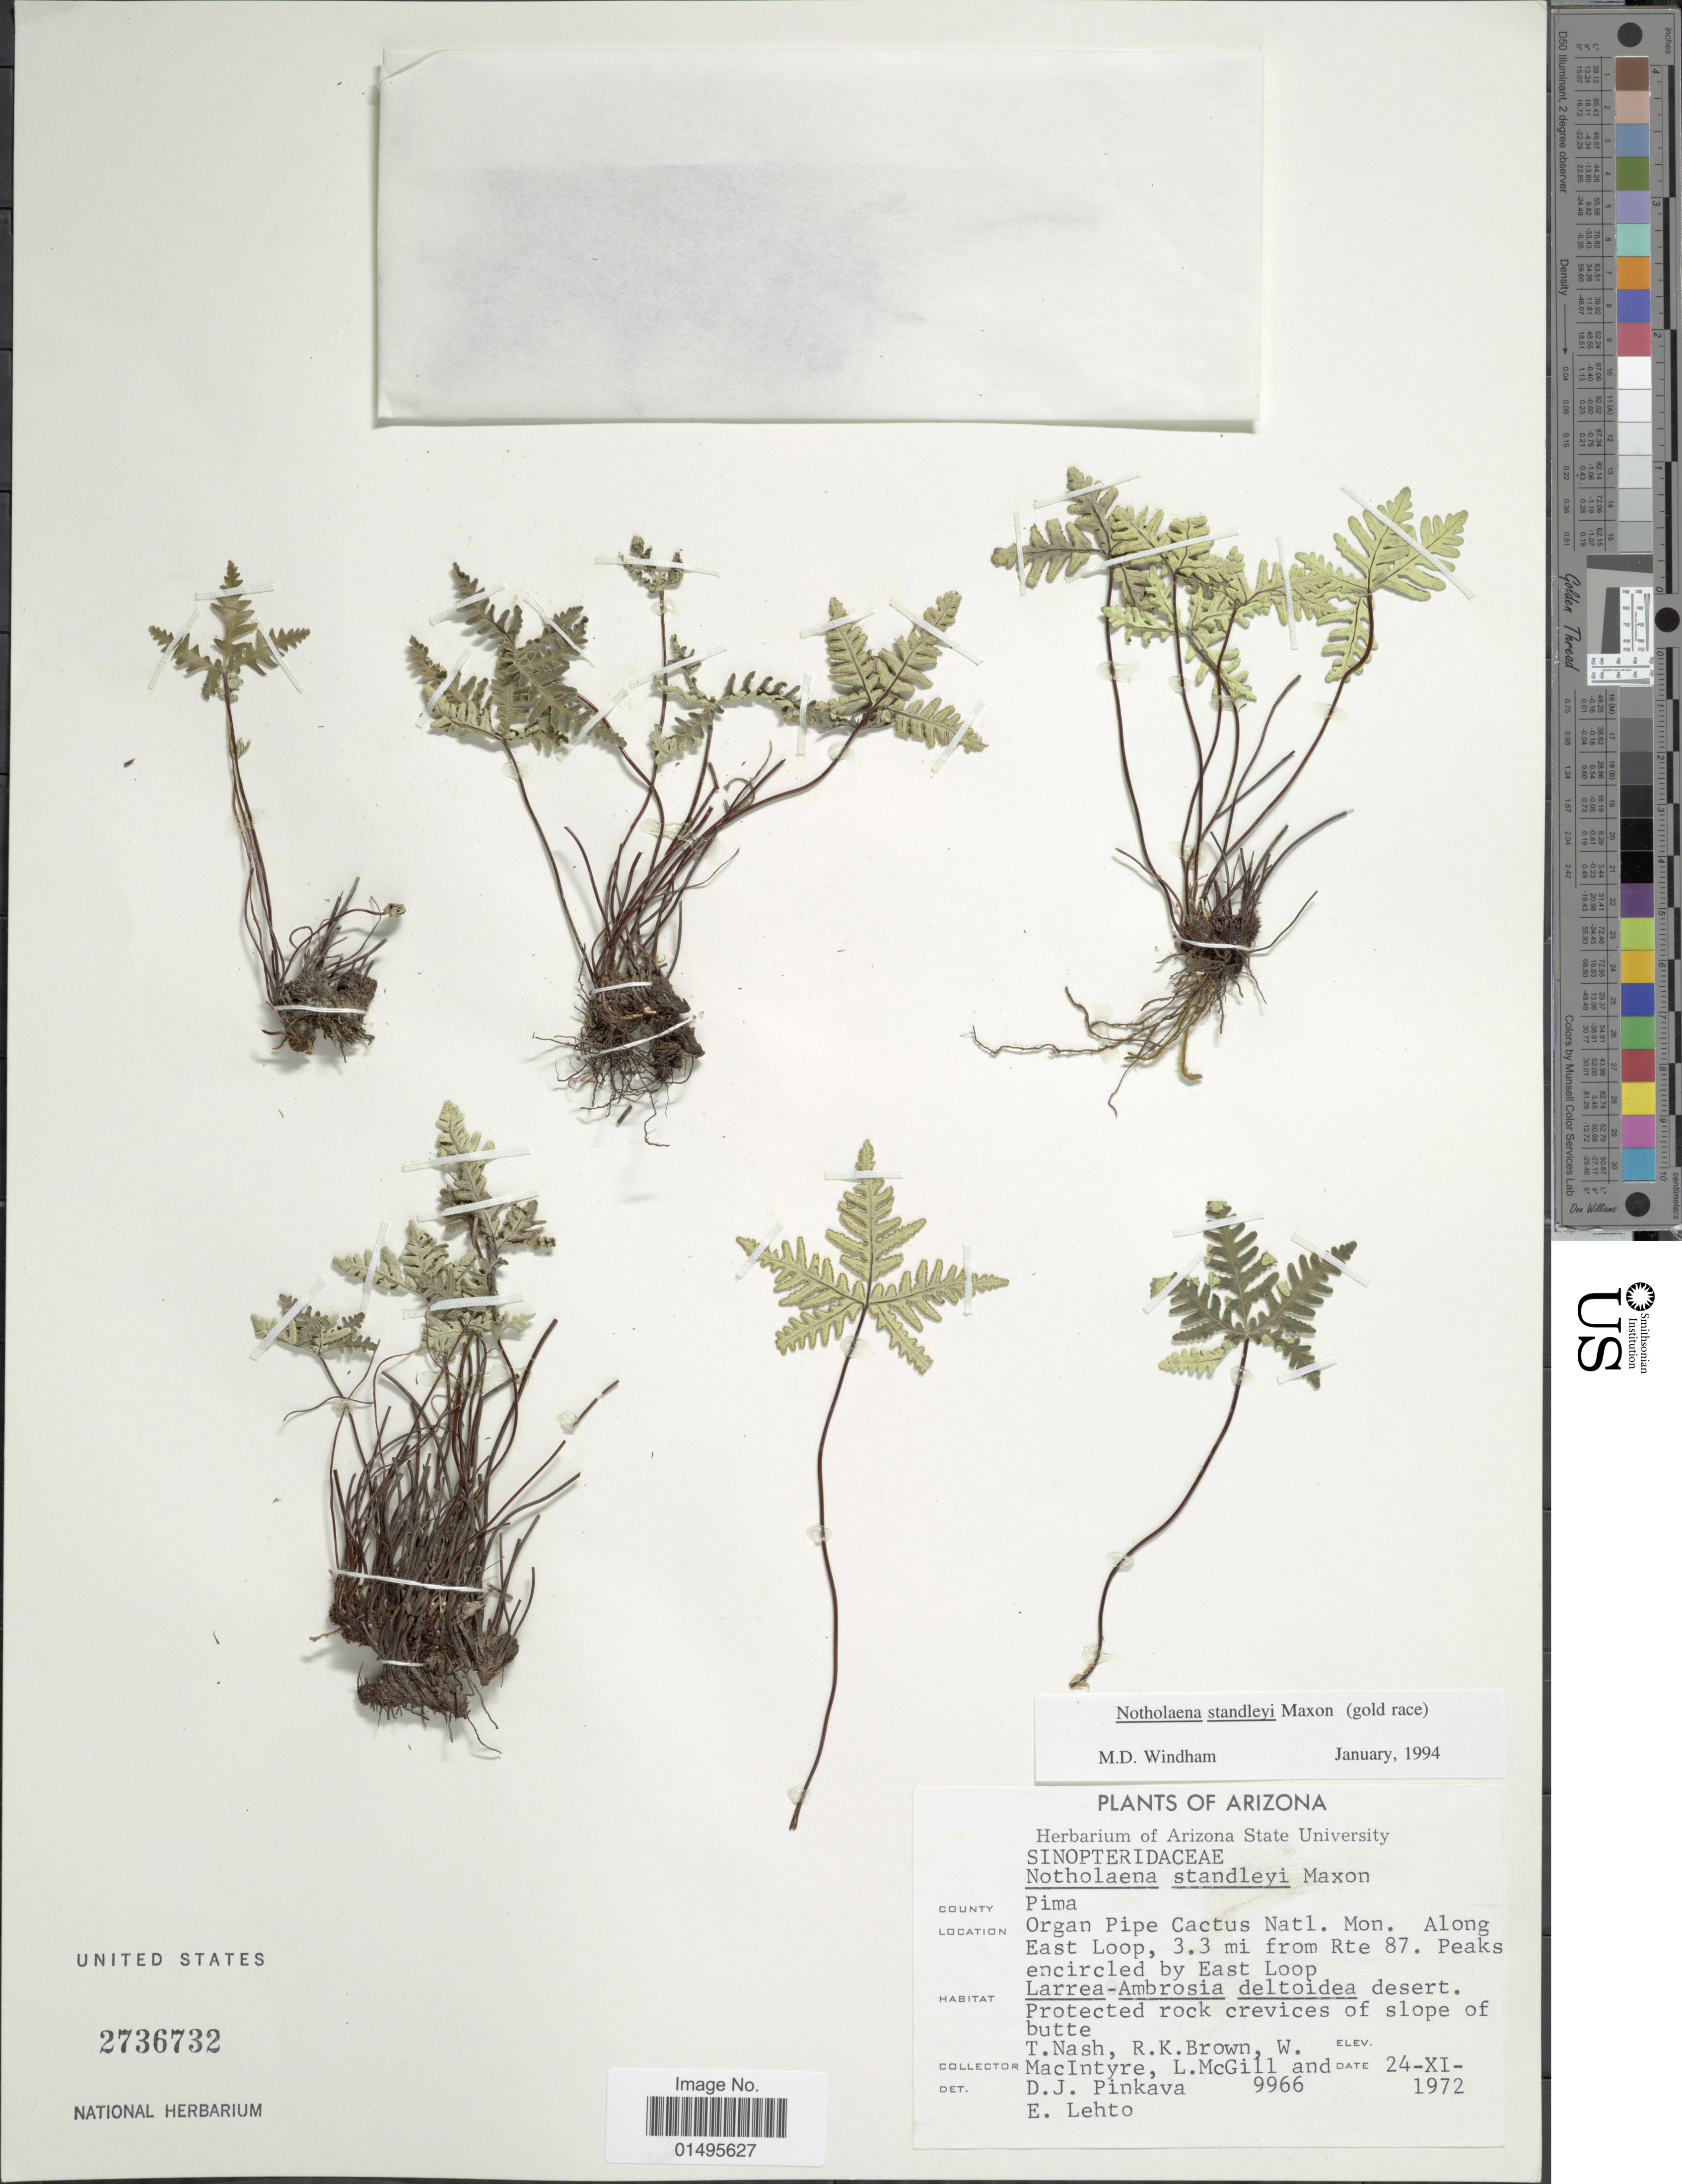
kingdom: Plantae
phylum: Tracheophyta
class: Polypodiopsida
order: Polypodiales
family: Pteridaceae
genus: Notholaena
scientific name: Notholaena standleyi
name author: Maxon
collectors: MacIntyre, L. McGill & D. J. Pinkava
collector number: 9966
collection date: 1972-12-24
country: United States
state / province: Arizona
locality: Organ Pipe Cactus Natl. Mon. Along East Loop, 3.3 mi. from Rte 87. Peaks encircled by East Loop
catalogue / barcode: US 2736732